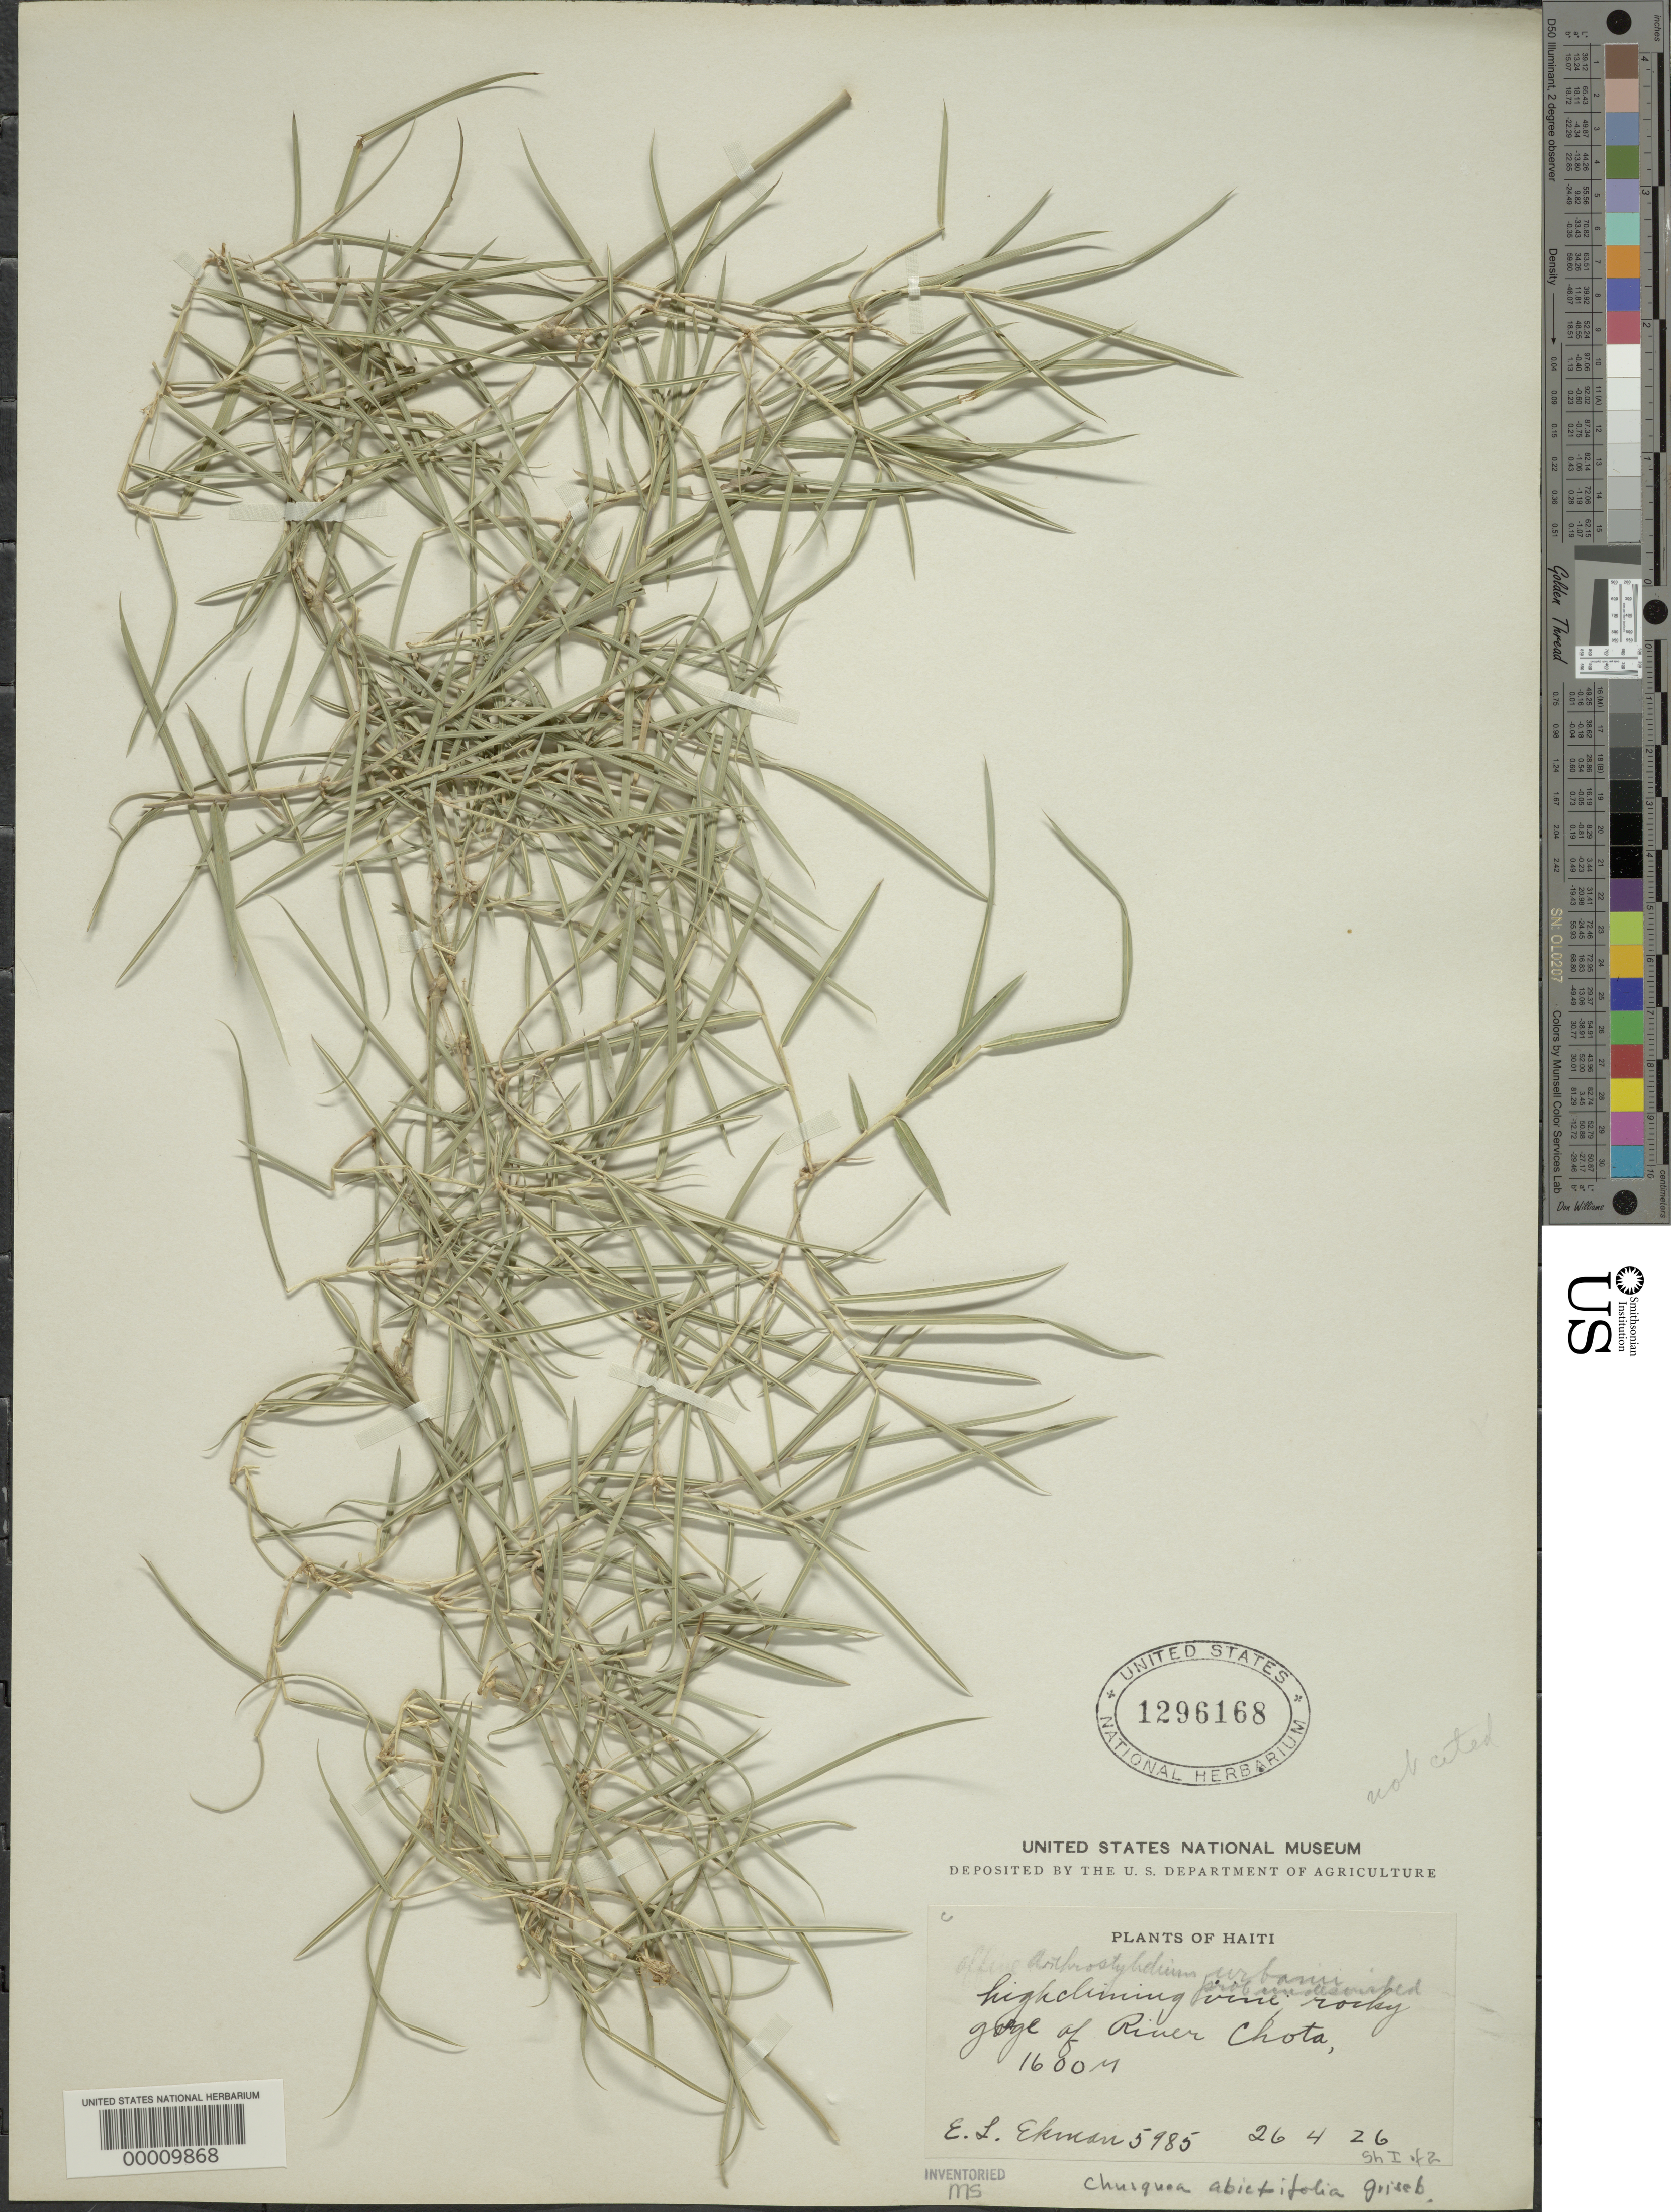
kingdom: Plantae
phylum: Tracheophyta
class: Liliopsida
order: Poales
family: Poaceae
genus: Chusquea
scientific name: Chusquea abietifolia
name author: Griseb.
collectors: E. L. Ekman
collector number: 5985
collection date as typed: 26 Apr 1926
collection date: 1926-04-26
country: Haiti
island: Hispaniola Island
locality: River chota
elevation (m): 1600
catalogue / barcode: US 1296168